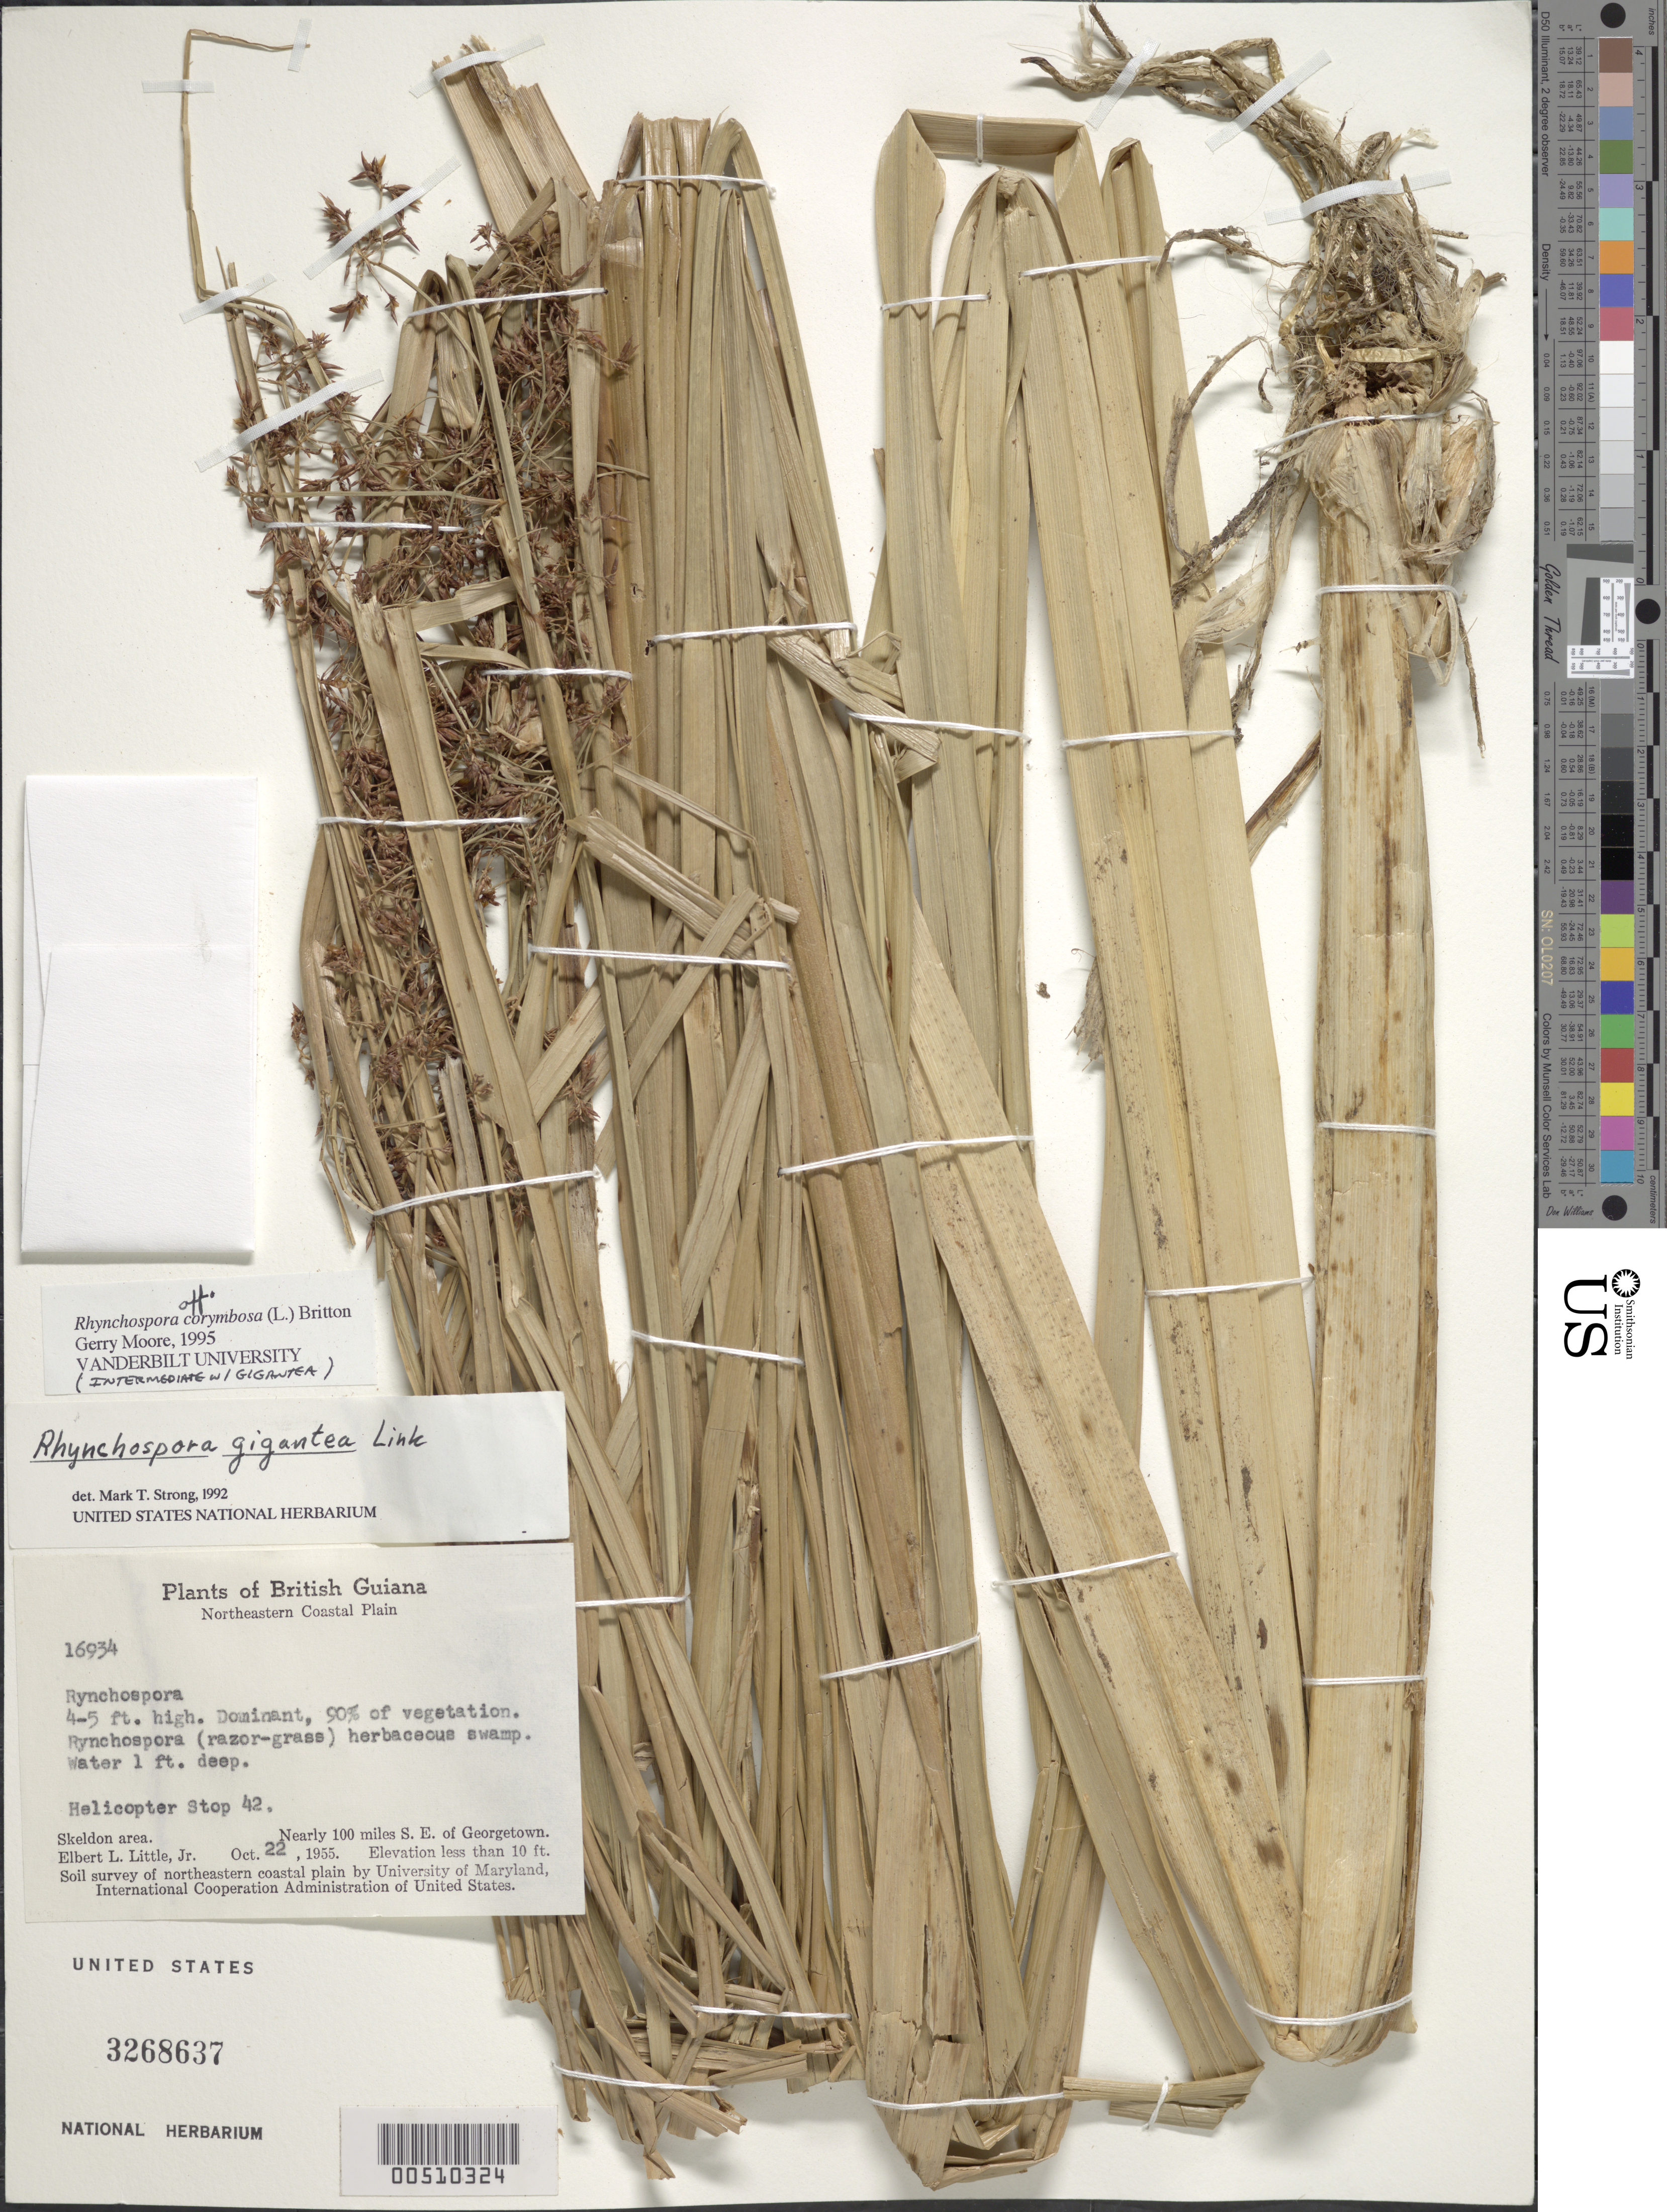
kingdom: Plantae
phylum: Tracheophyta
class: Liliopsida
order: Poales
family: Cyperaceae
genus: Rhynchospora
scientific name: Rhynchospora gigantea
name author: Link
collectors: E. L. Little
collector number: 16934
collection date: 1955-10-22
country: Guyana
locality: British Guiana, North Coastal Plain, Helicopter Stop 42, Skeldon area. Nearly 100 miles S.E. of Georgetown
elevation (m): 3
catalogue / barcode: US 3268637